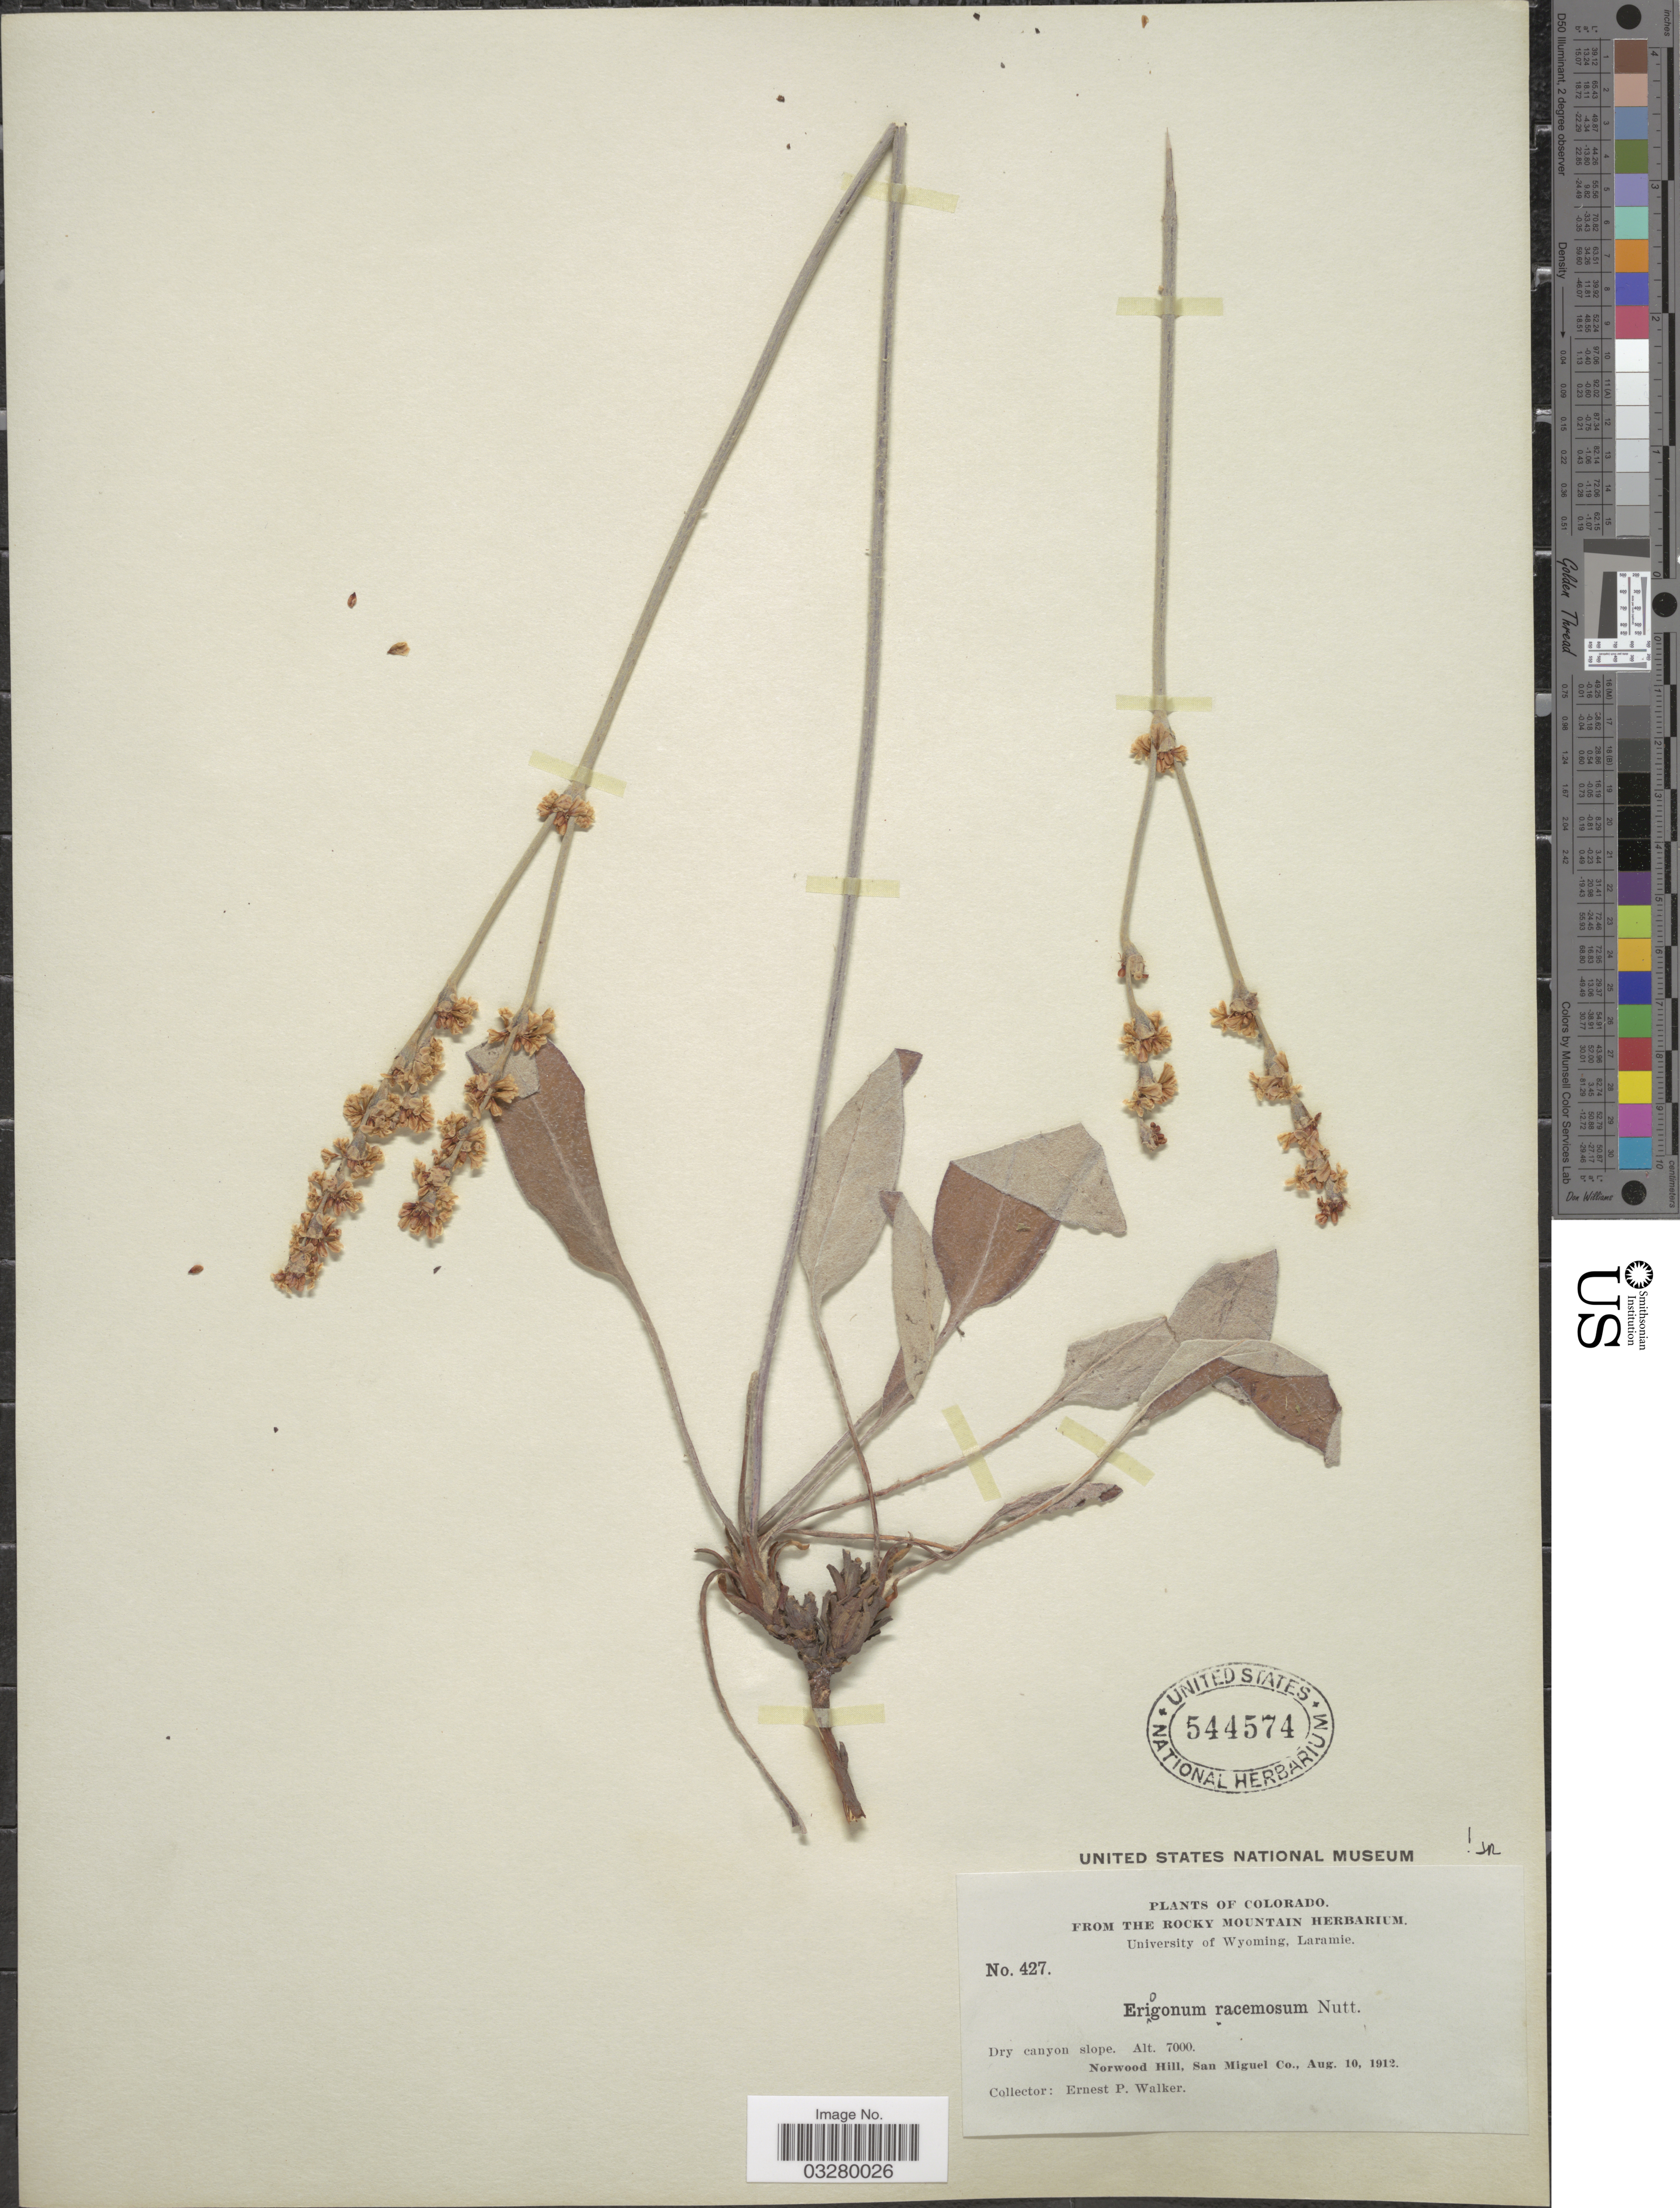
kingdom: Plantae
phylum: Tracheophyta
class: Magnoliopsida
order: Caryophyllales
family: Polygonaceae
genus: Eriogonum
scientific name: Eriogonum racemosum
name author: Nutt.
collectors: E. P. Walker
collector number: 427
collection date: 1912-08-10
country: United States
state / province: Colorado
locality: Norwood Hill, San Miguel Co.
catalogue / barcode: US 544574